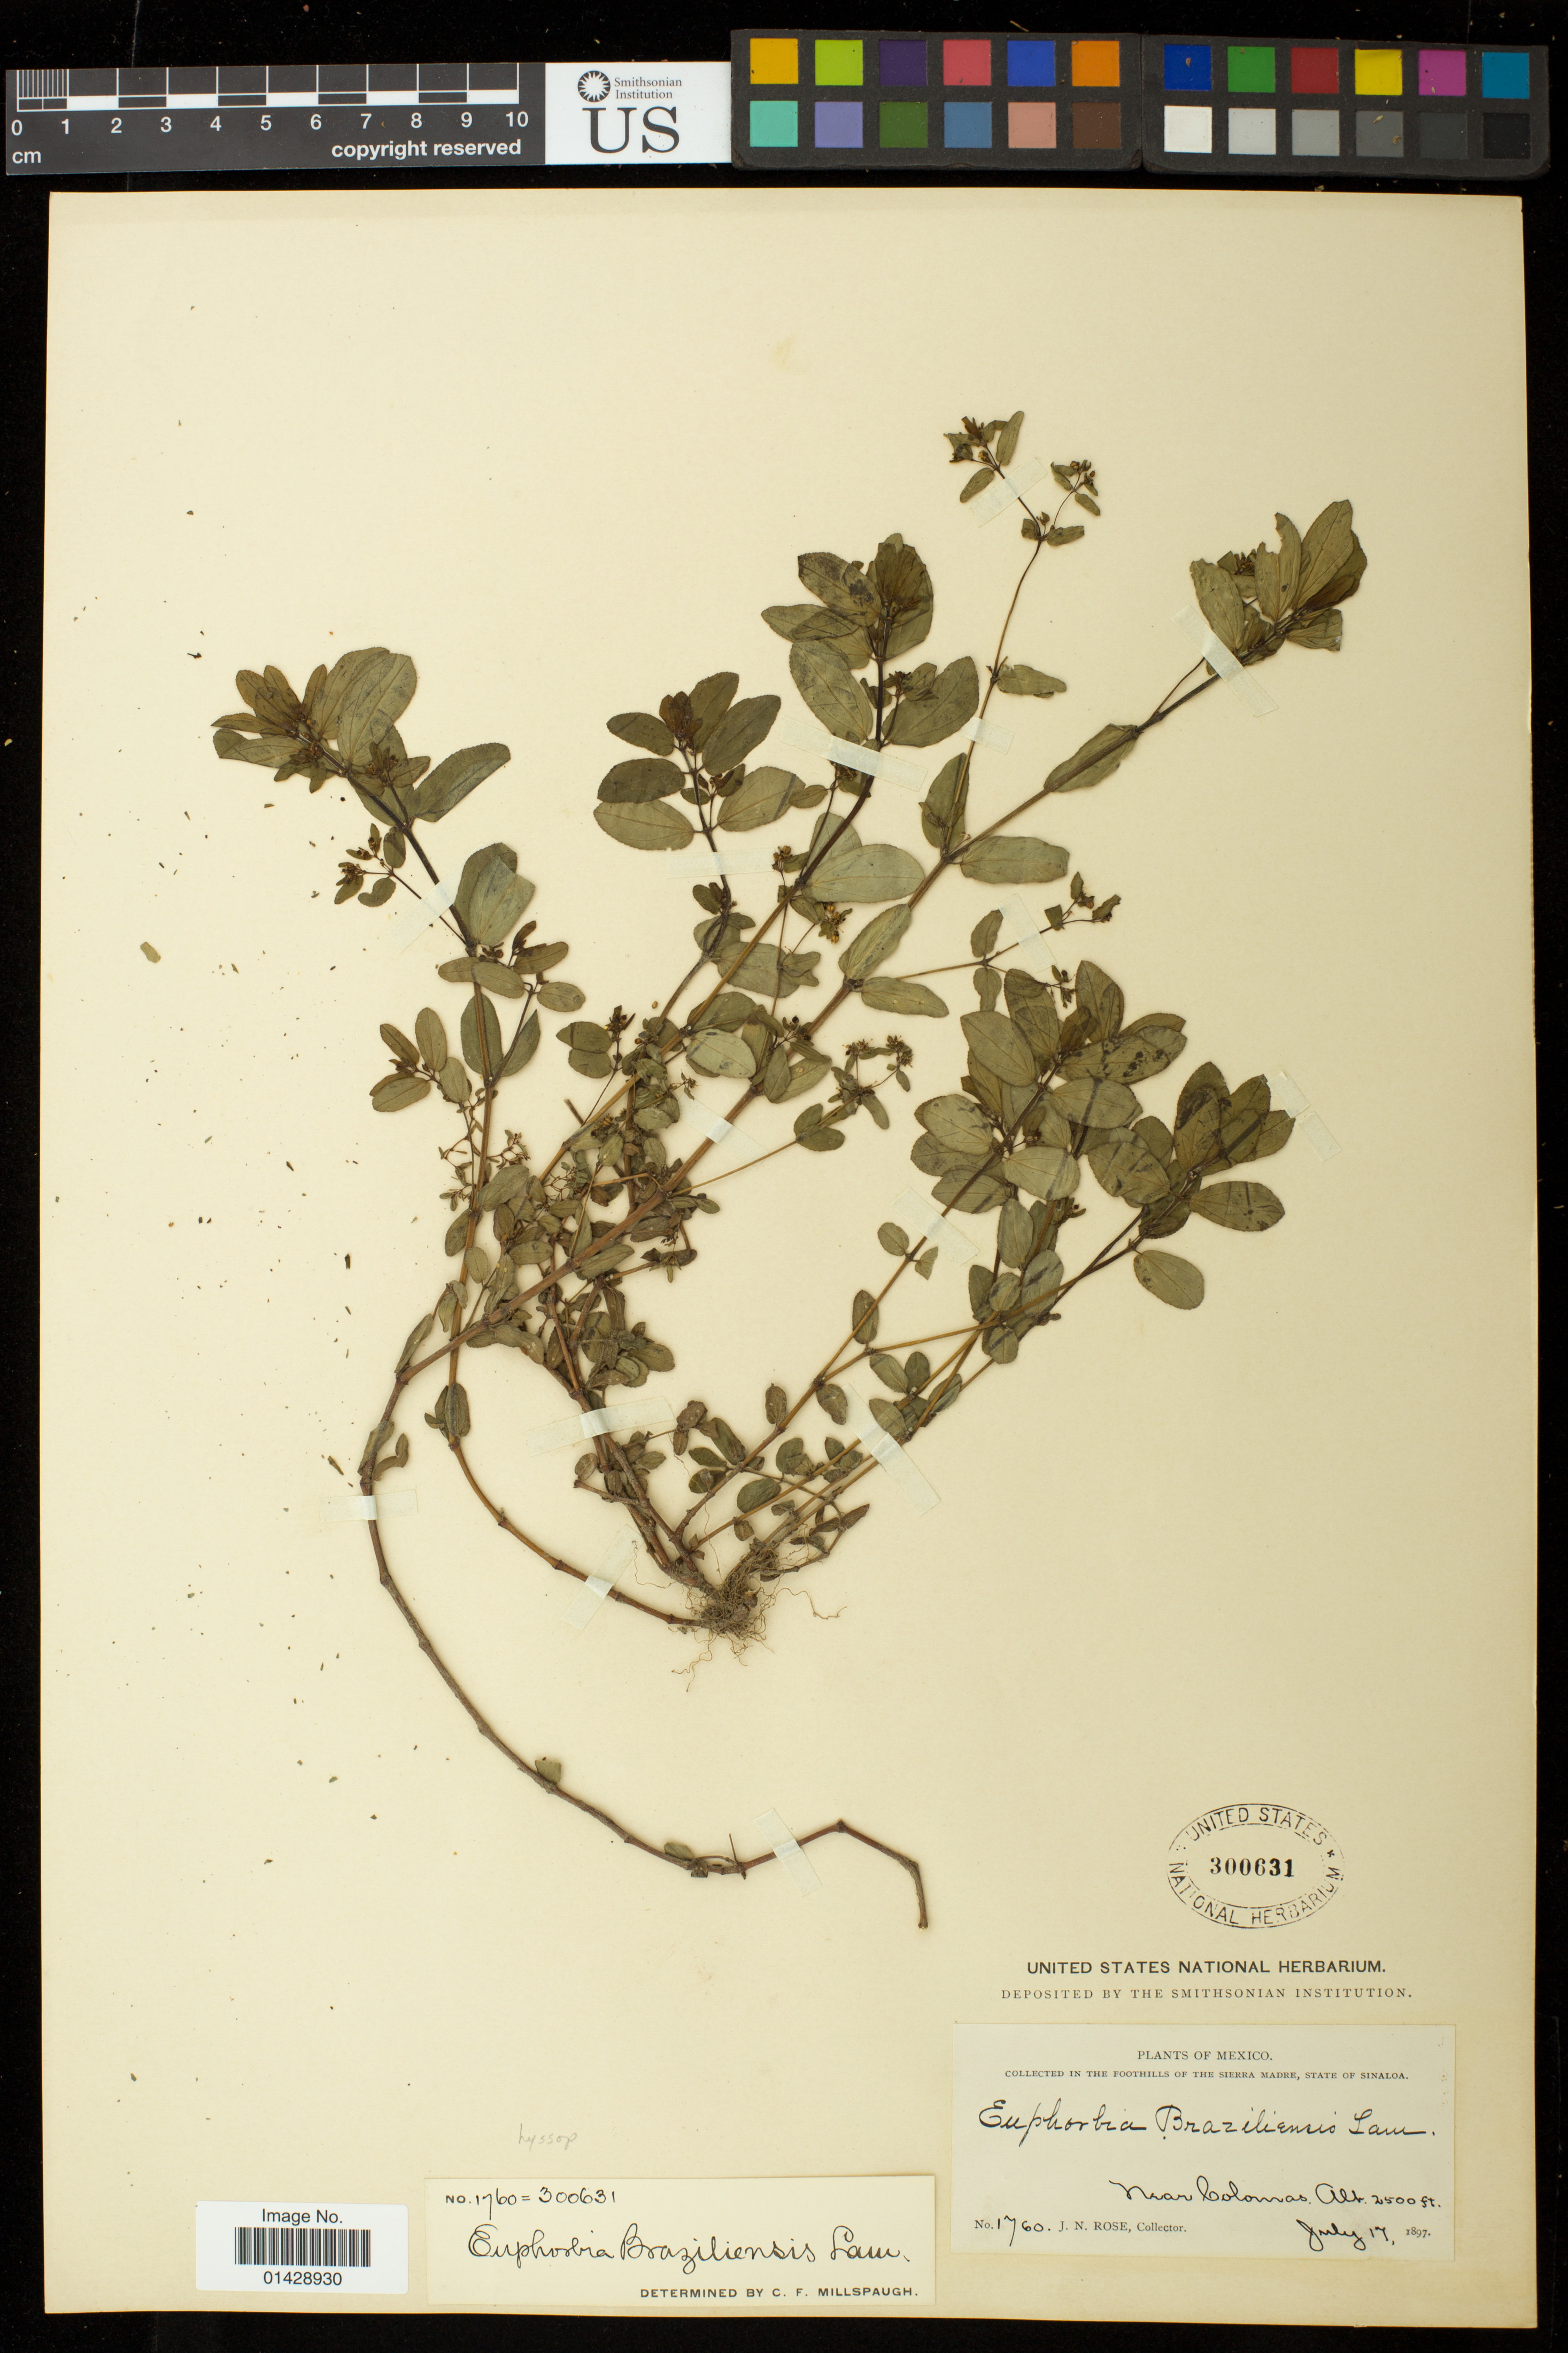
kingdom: Plantae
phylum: Tracheophyta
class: Magnoliopsida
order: Malpighiales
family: Euphorbiaceae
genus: Euphorbia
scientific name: Euphorbia hyssopifolia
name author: L.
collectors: J. N. Rose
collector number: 1760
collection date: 1897-07-17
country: Mexico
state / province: Sinaloa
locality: Foothills of the Sierra Madre; Near Colomas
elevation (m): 762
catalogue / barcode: US 300631